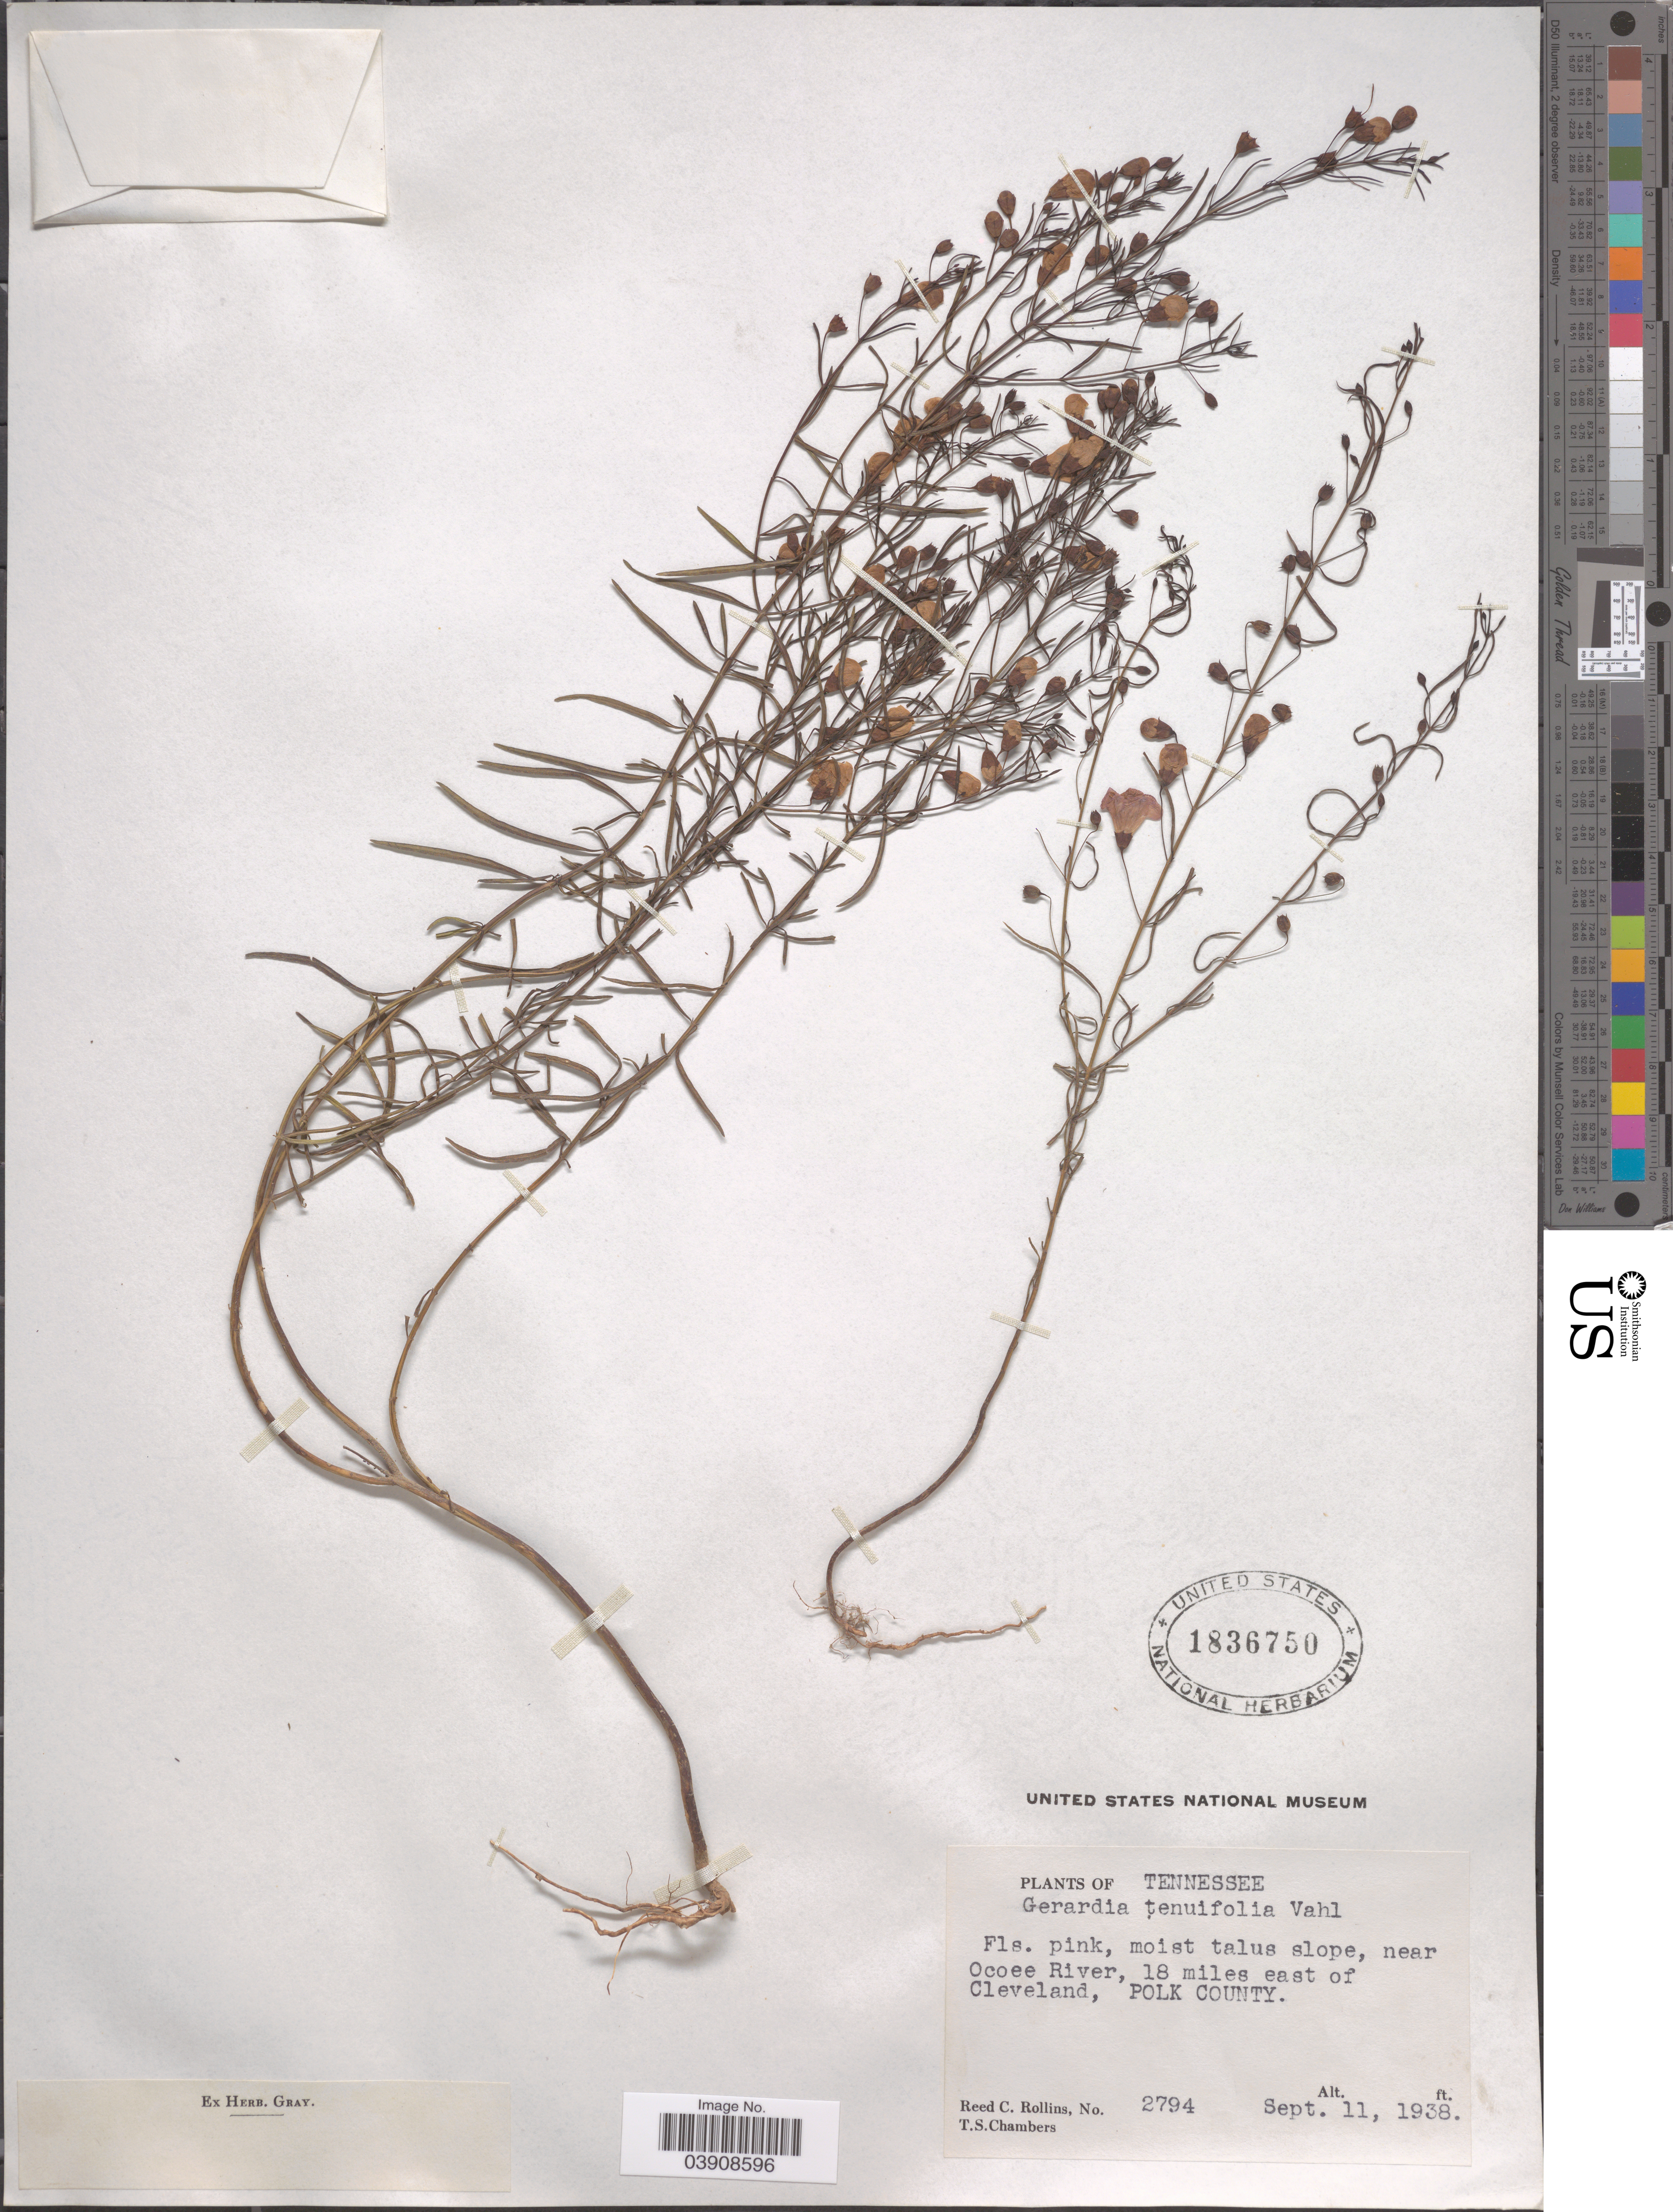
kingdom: Plantae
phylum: Tracheophyta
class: Magnoliopsida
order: Lamiales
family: Orobanchaceae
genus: Agalinis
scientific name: Agalinis tenuifolia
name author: (Vahl) Raf.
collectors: R. C. Rollins & T. Chambers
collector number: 2794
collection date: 1938-09-11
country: United States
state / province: Tennessee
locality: Moist talus slope, near Ocoee River, 18 miles east of Cleveland, Polk County.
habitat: moist talus slope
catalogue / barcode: US 1836750